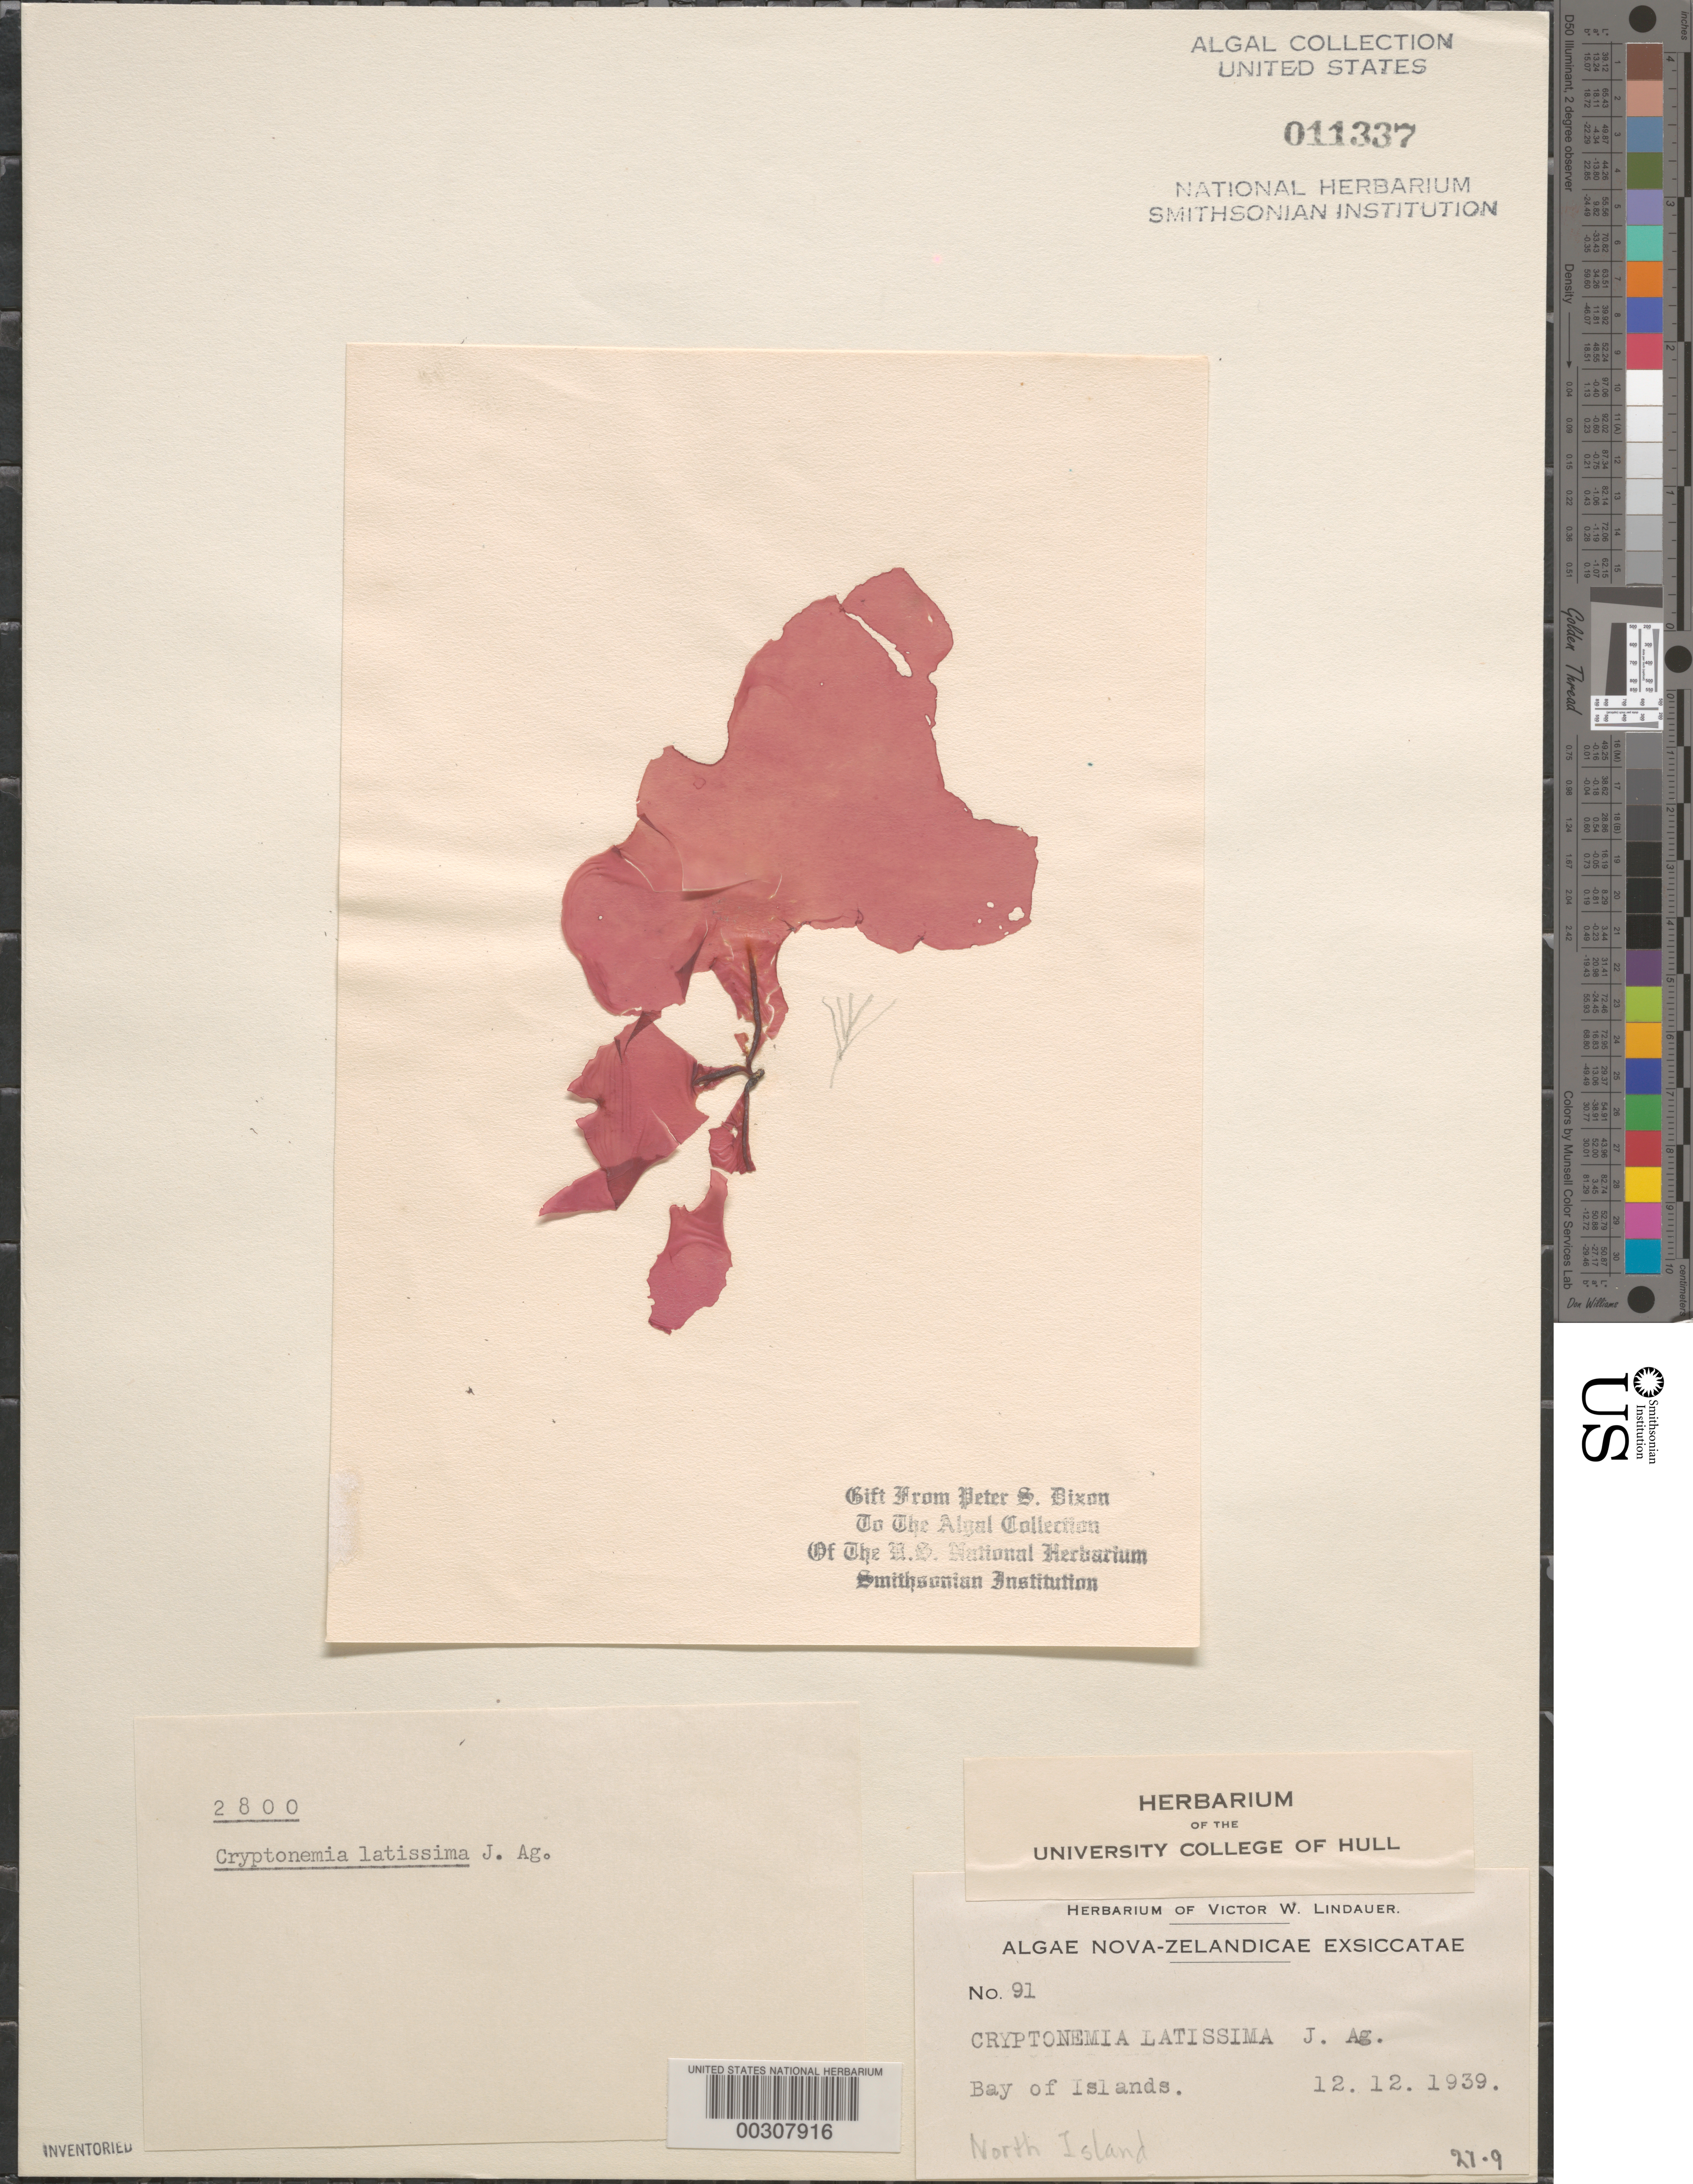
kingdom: Plantae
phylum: Rhodophyta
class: Florideophyceae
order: Halymeniales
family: Halymeniaceae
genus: Cryptonemia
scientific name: Cryptonemia latissima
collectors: V. Lindauer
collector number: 91 & PSD 2800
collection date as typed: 12 Dec 1939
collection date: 1939-12-12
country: New Zealand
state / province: Northland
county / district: Far North District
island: North Island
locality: Bay of Islands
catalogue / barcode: US 11337